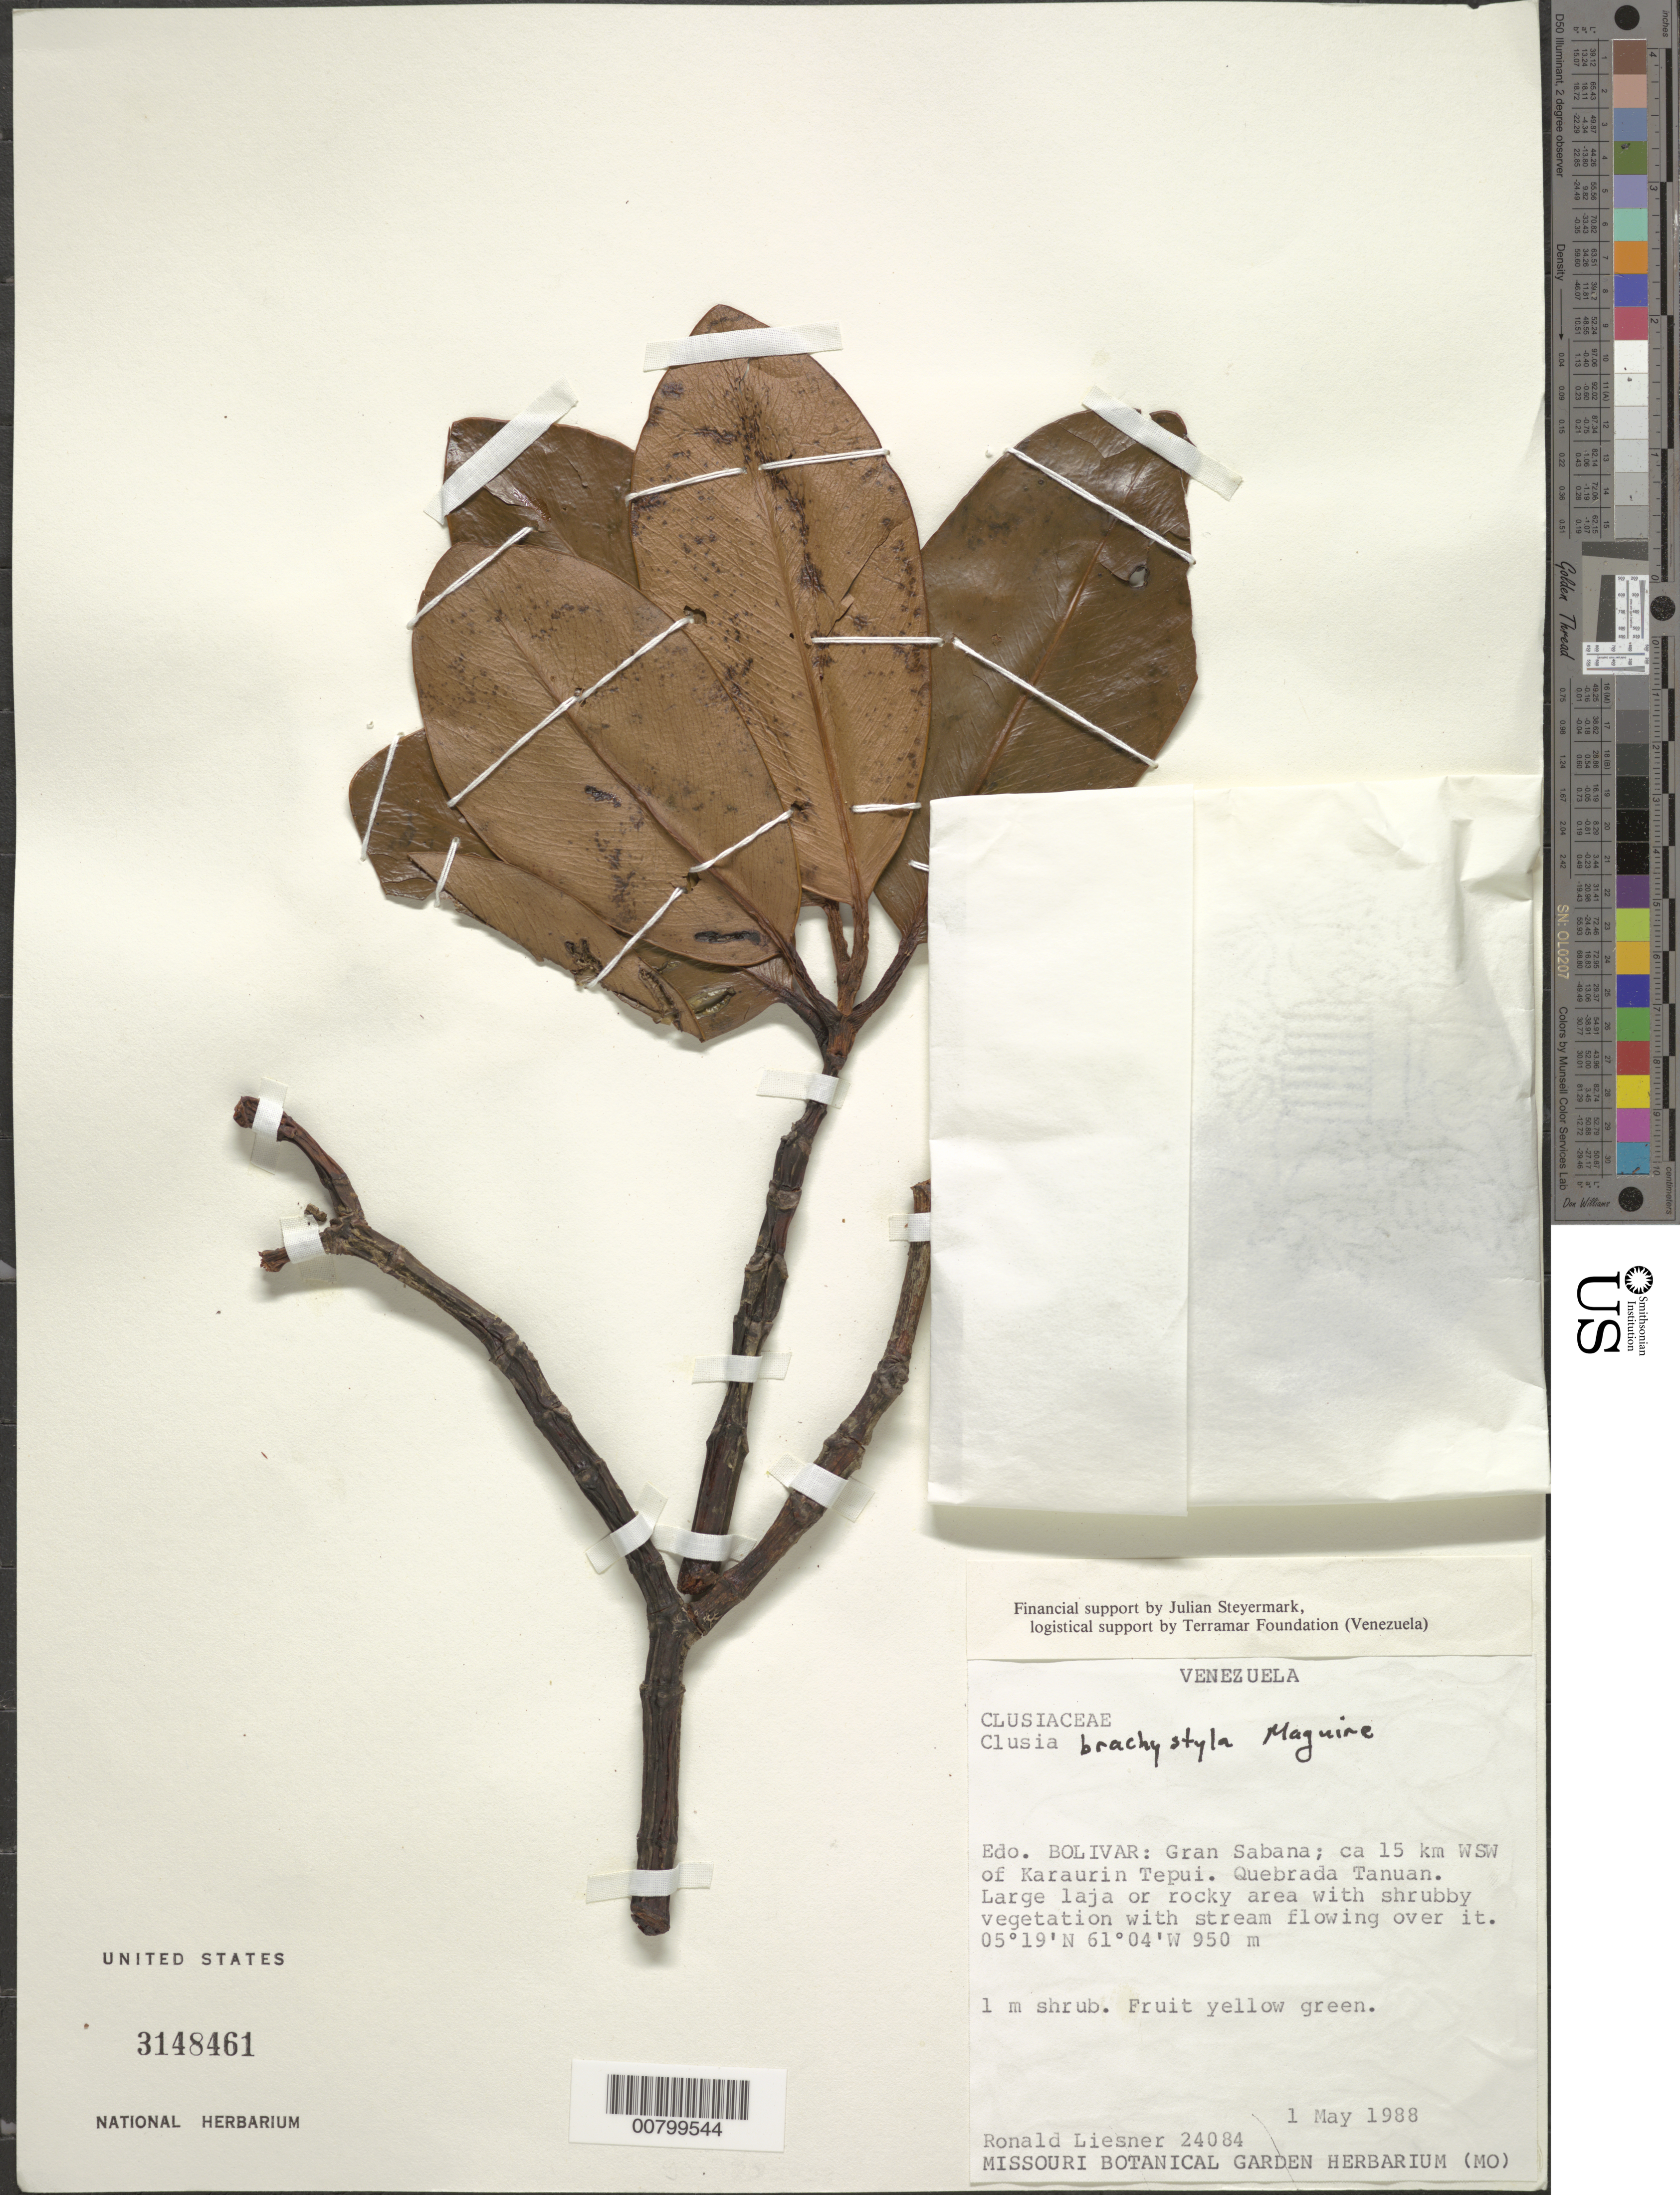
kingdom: Plantae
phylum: Tracheophyta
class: Magnoliopsida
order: Malpighiales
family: Clusiaceae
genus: Clusia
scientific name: Clusia brachystyla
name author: Maguire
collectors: R. L. Liesner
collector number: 24084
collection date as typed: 1-May-88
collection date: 1988-05-01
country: Venezuela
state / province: Bolívar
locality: Gran Sabana, ca 15 km WSW of Karaurin tepuí, Quebrada Tanuan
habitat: Large laja or rocky area with shrubby vegetation with stream flowing over it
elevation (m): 950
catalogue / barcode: US 3148461